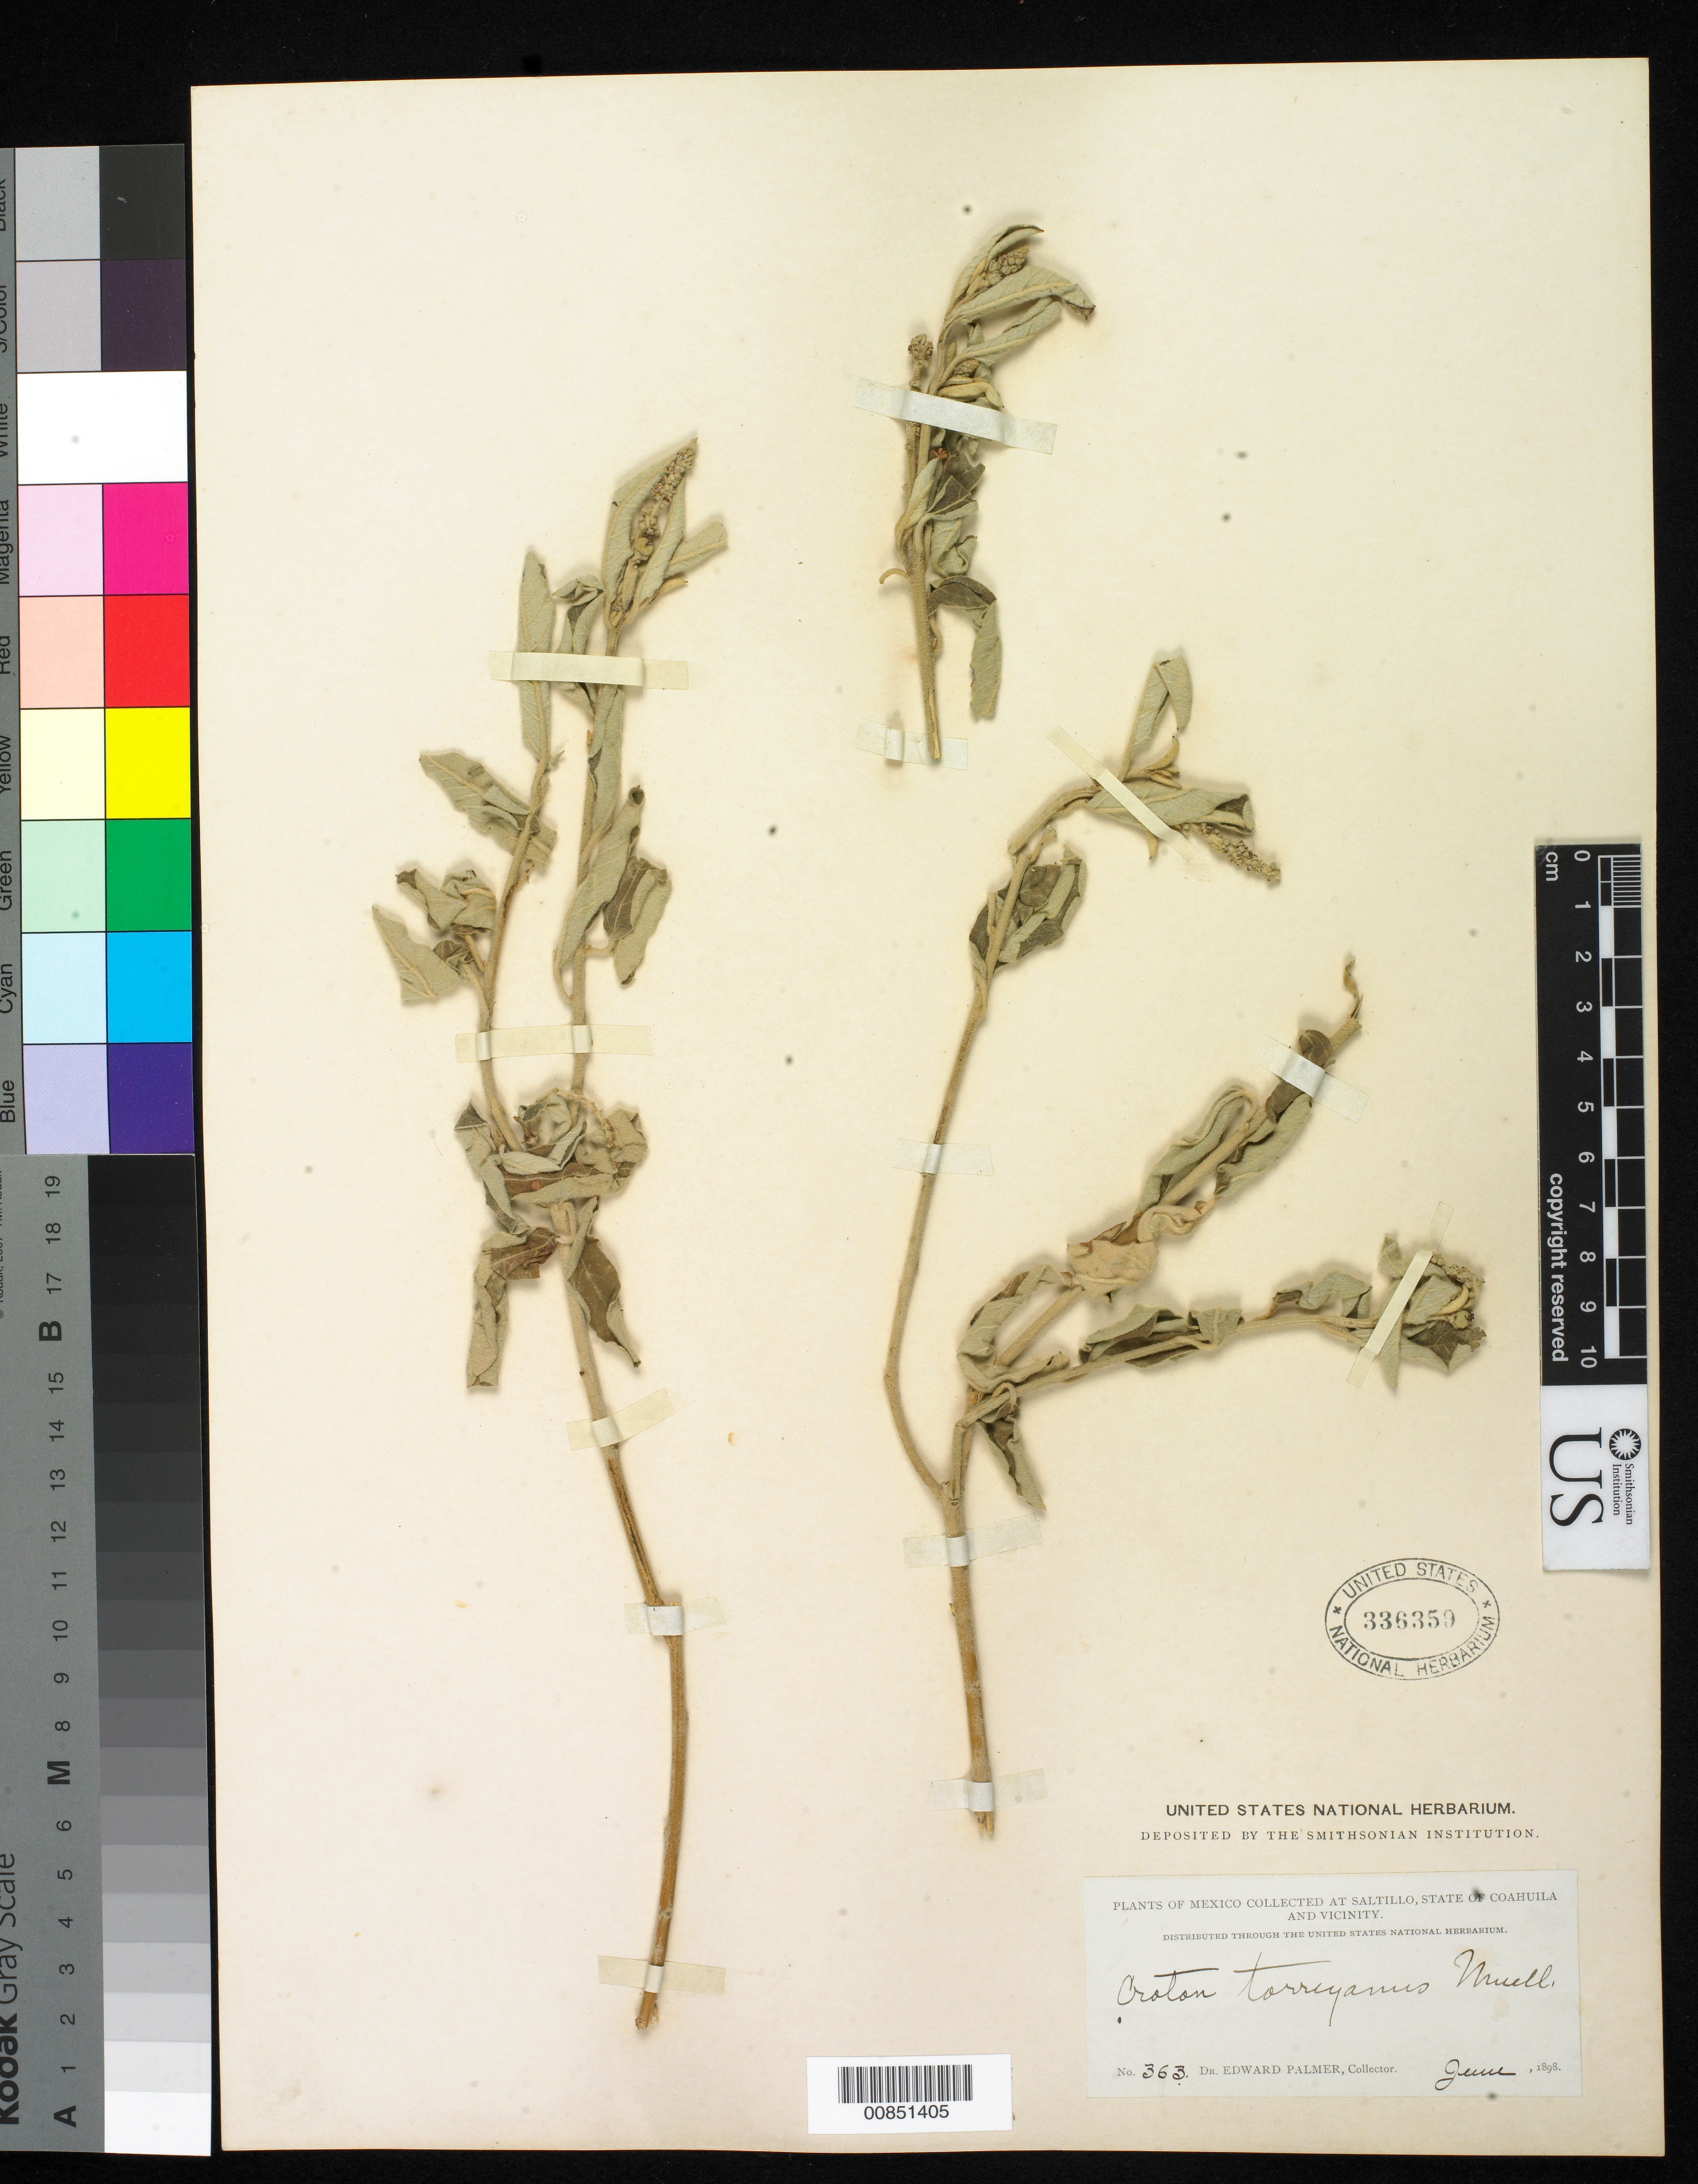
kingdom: Plantae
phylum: Tracheophyta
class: Magnoliopsida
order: Malpighiales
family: Euphorbiaceae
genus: Croton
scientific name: Croton torreyanus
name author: Müll. Arg. in DC.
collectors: E. Palmer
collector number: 363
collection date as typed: Jun 1898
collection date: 1898-06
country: Mexico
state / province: Coahuila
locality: Saltillo, Coahuila and vicinity.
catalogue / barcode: US 336359